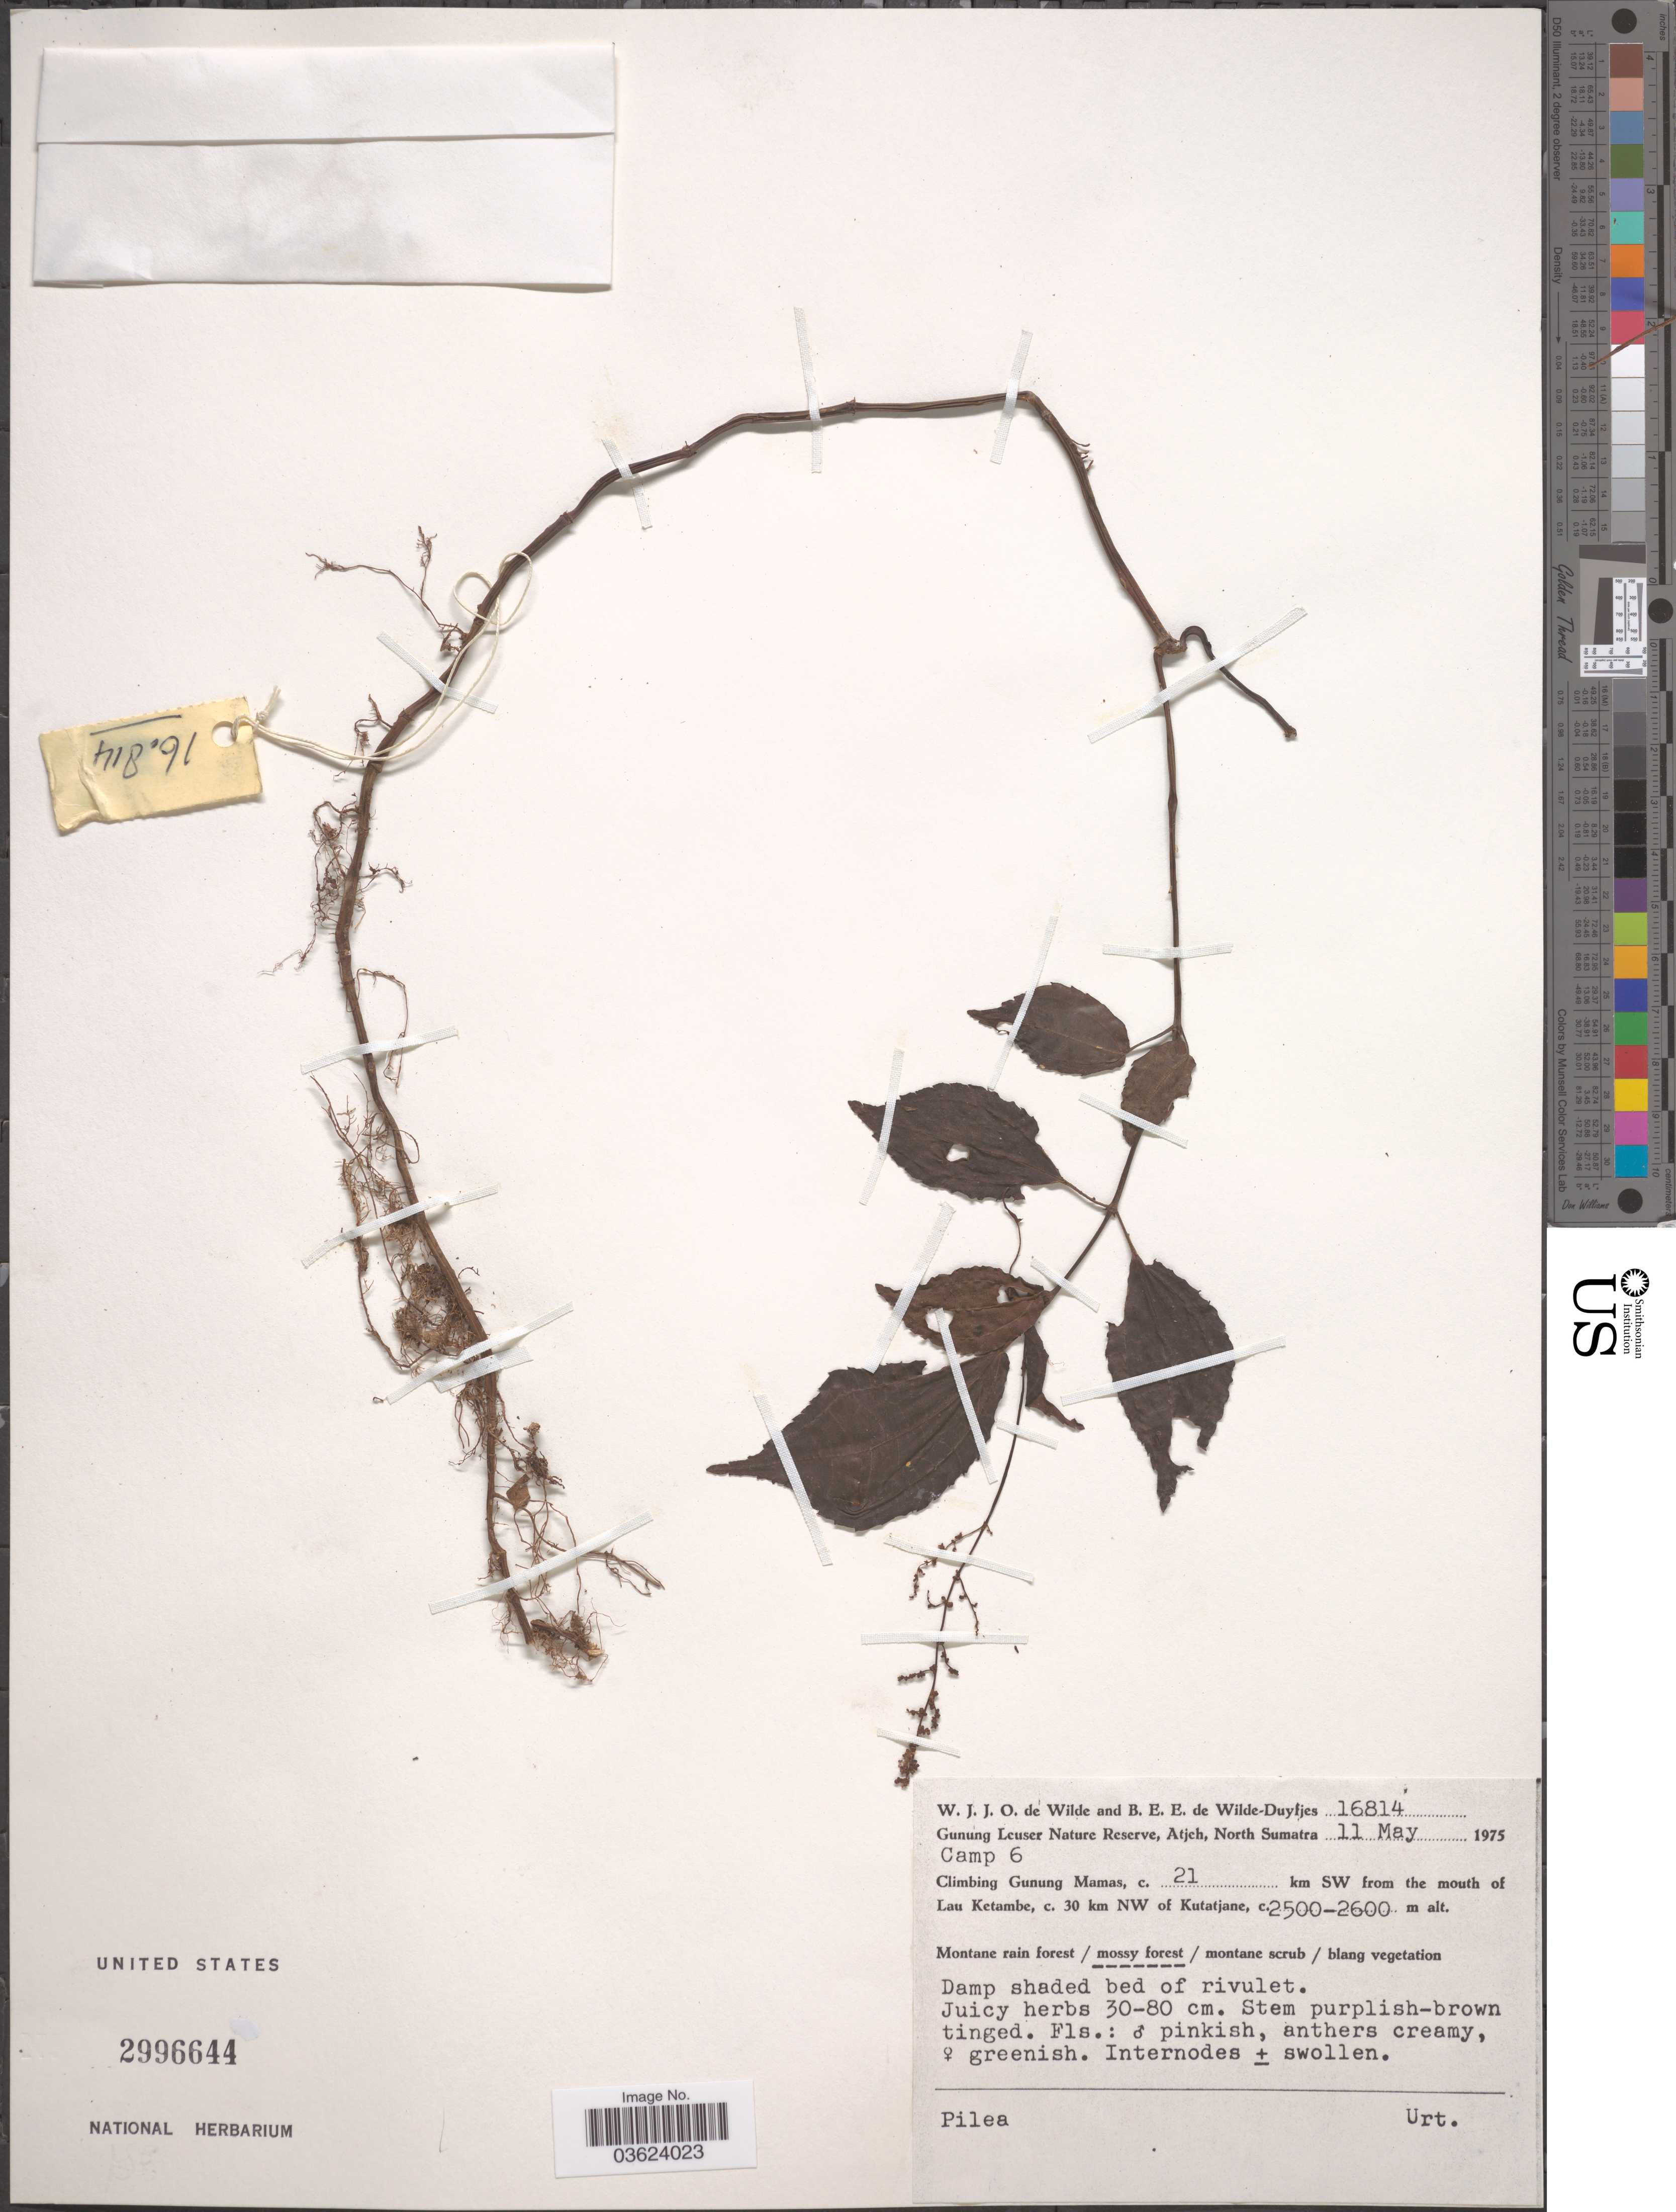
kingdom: Plantae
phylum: Tracheophyta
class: Magnoliopsida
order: Rosales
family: Urticaceae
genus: Pilea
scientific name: Pilea sp.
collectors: W. J. de Wilde & B. E. de Wilde-Duyfjes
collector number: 16814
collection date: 1975-05-11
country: Indonesia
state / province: Sumatra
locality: Gunung Leuser Nature Reserve, Atjeh, North Sumatra. Camp 6. Climbing Gunung Mamas, c. 21 km SW from the mouth of Lau Ketambe, c. 30 km NW of Kutatjane.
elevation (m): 2500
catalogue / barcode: US 2996644